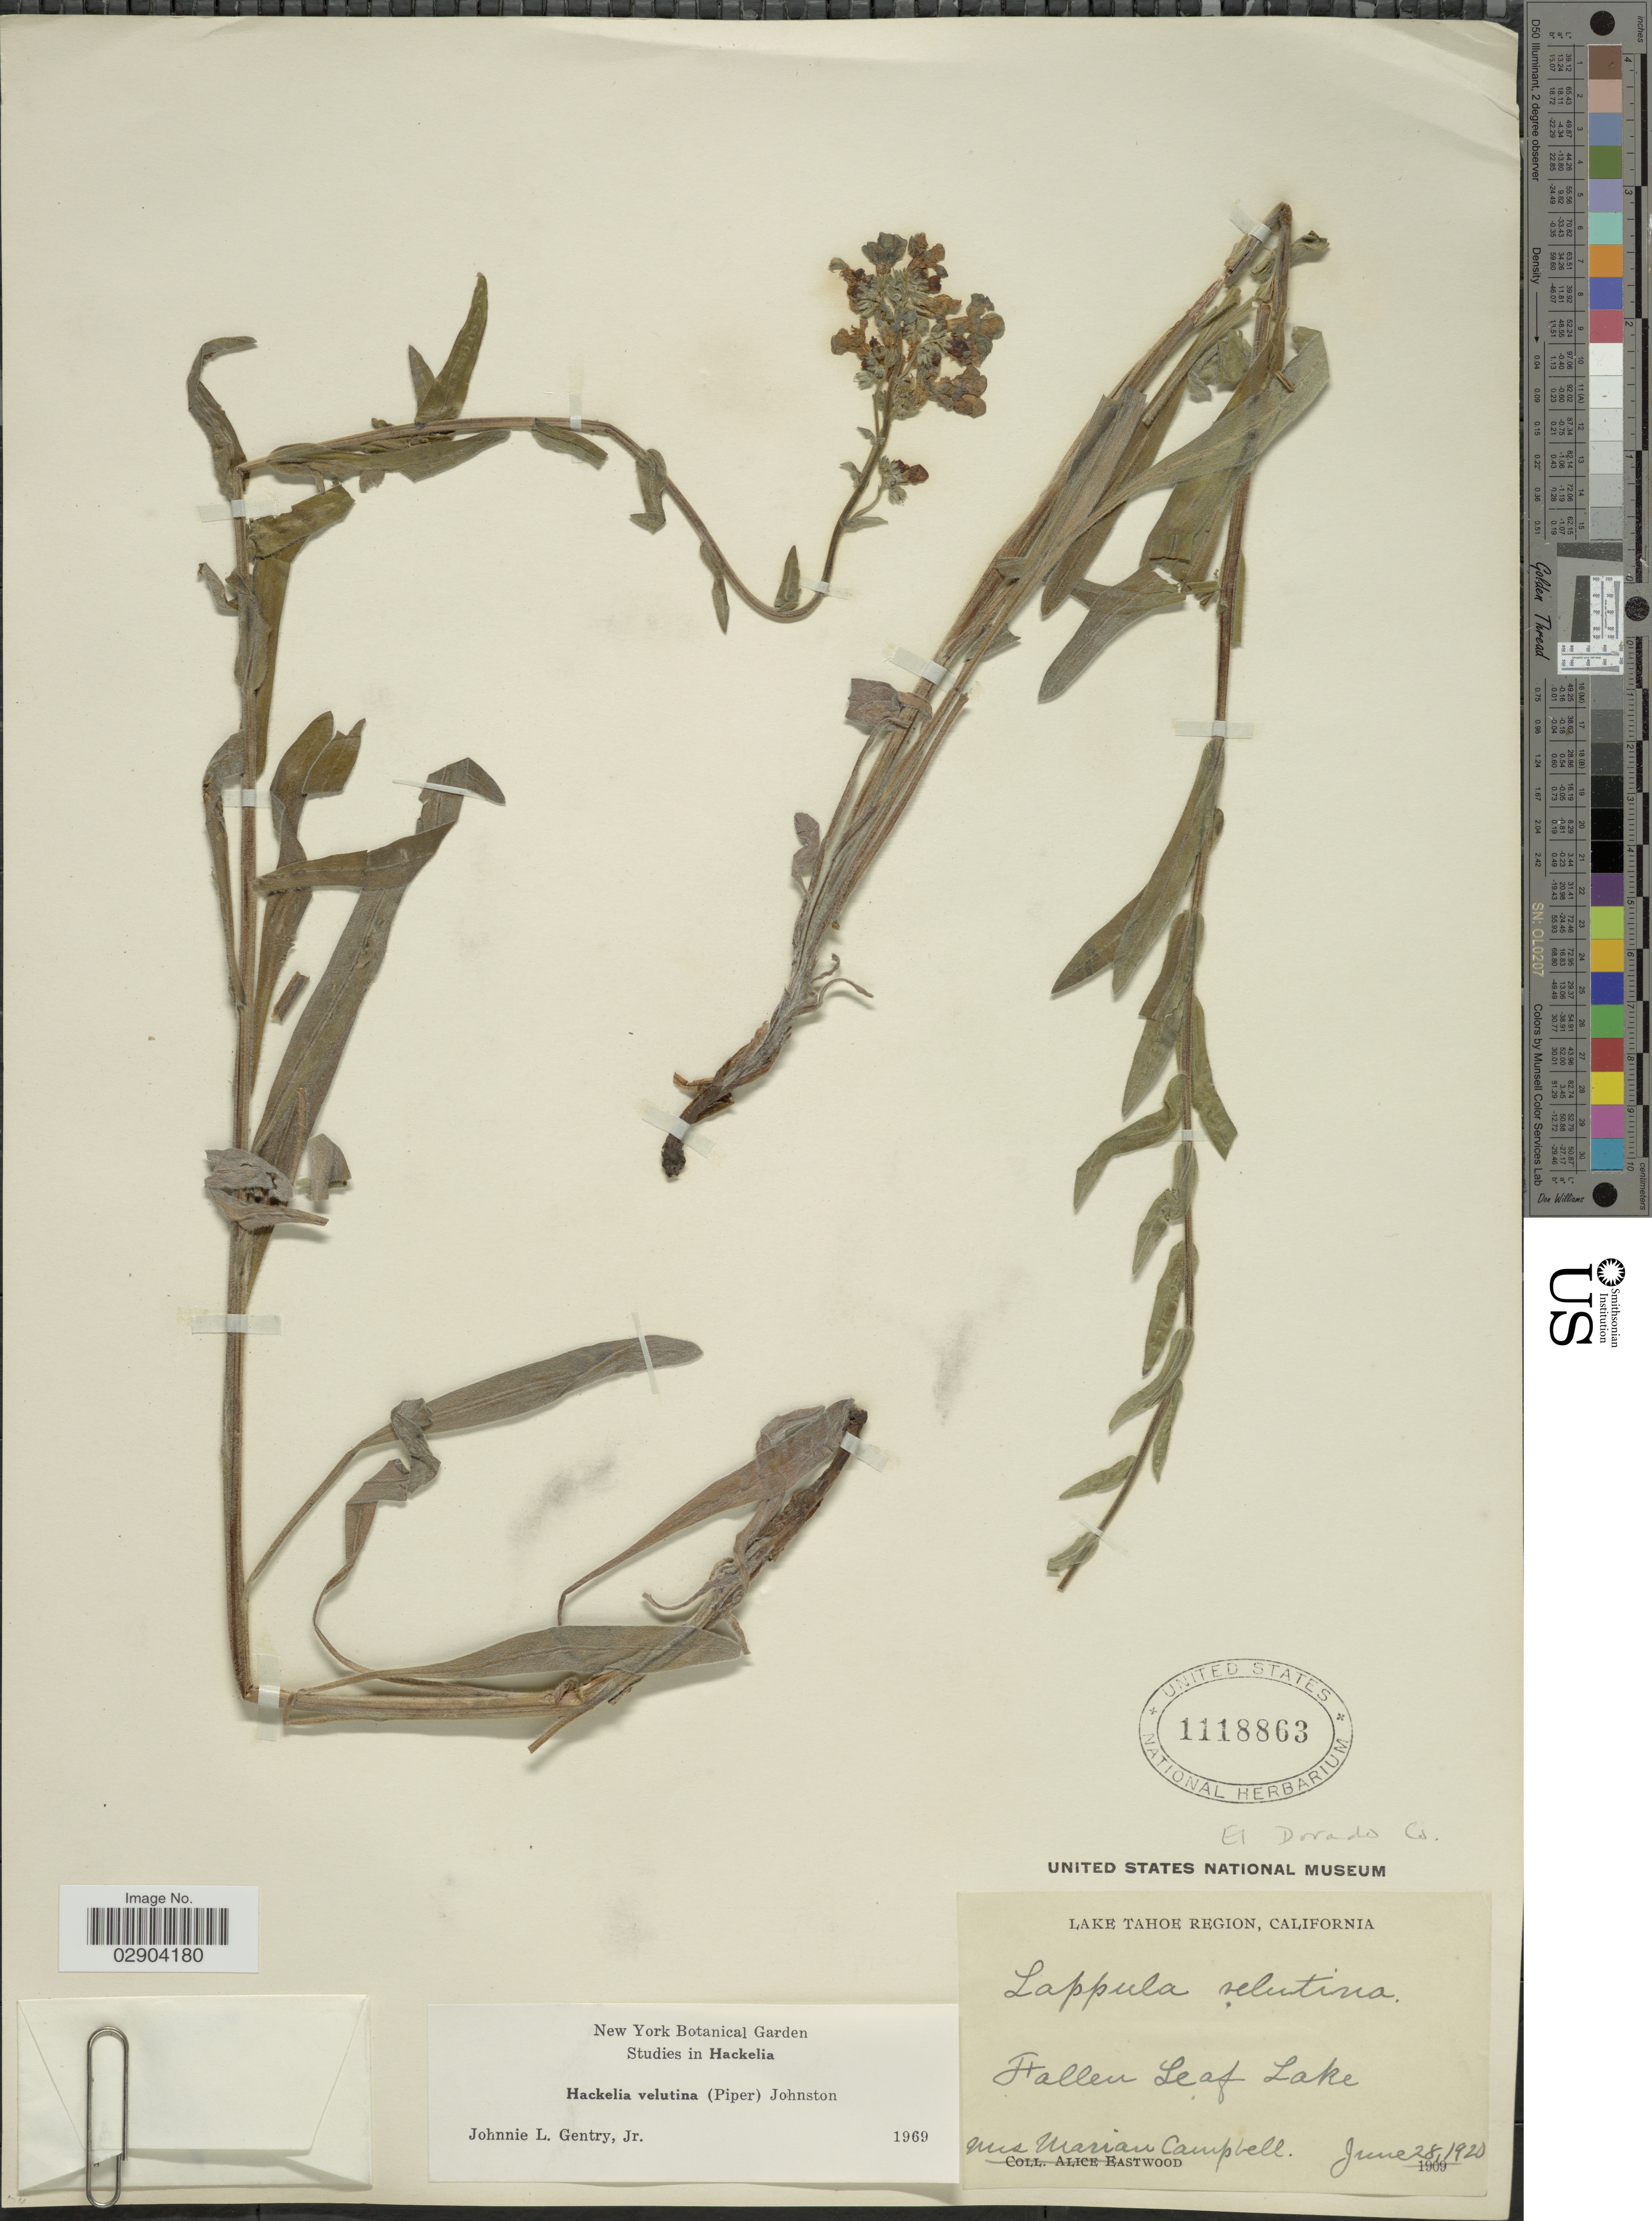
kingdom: Plantae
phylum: Tracheophyta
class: Magnoliopsida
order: Boraginales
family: Boraginaceae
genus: Hackelia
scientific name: Hackelia velutina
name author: (Piper) I.M. Johnst.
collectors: M. L. Campbell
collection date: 1920-06-28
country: United States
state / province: California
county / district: El Dorado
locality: Lake Tahoe Region. Fallen Leaf Lake. El Dorado Co.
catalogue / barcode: US 1118863